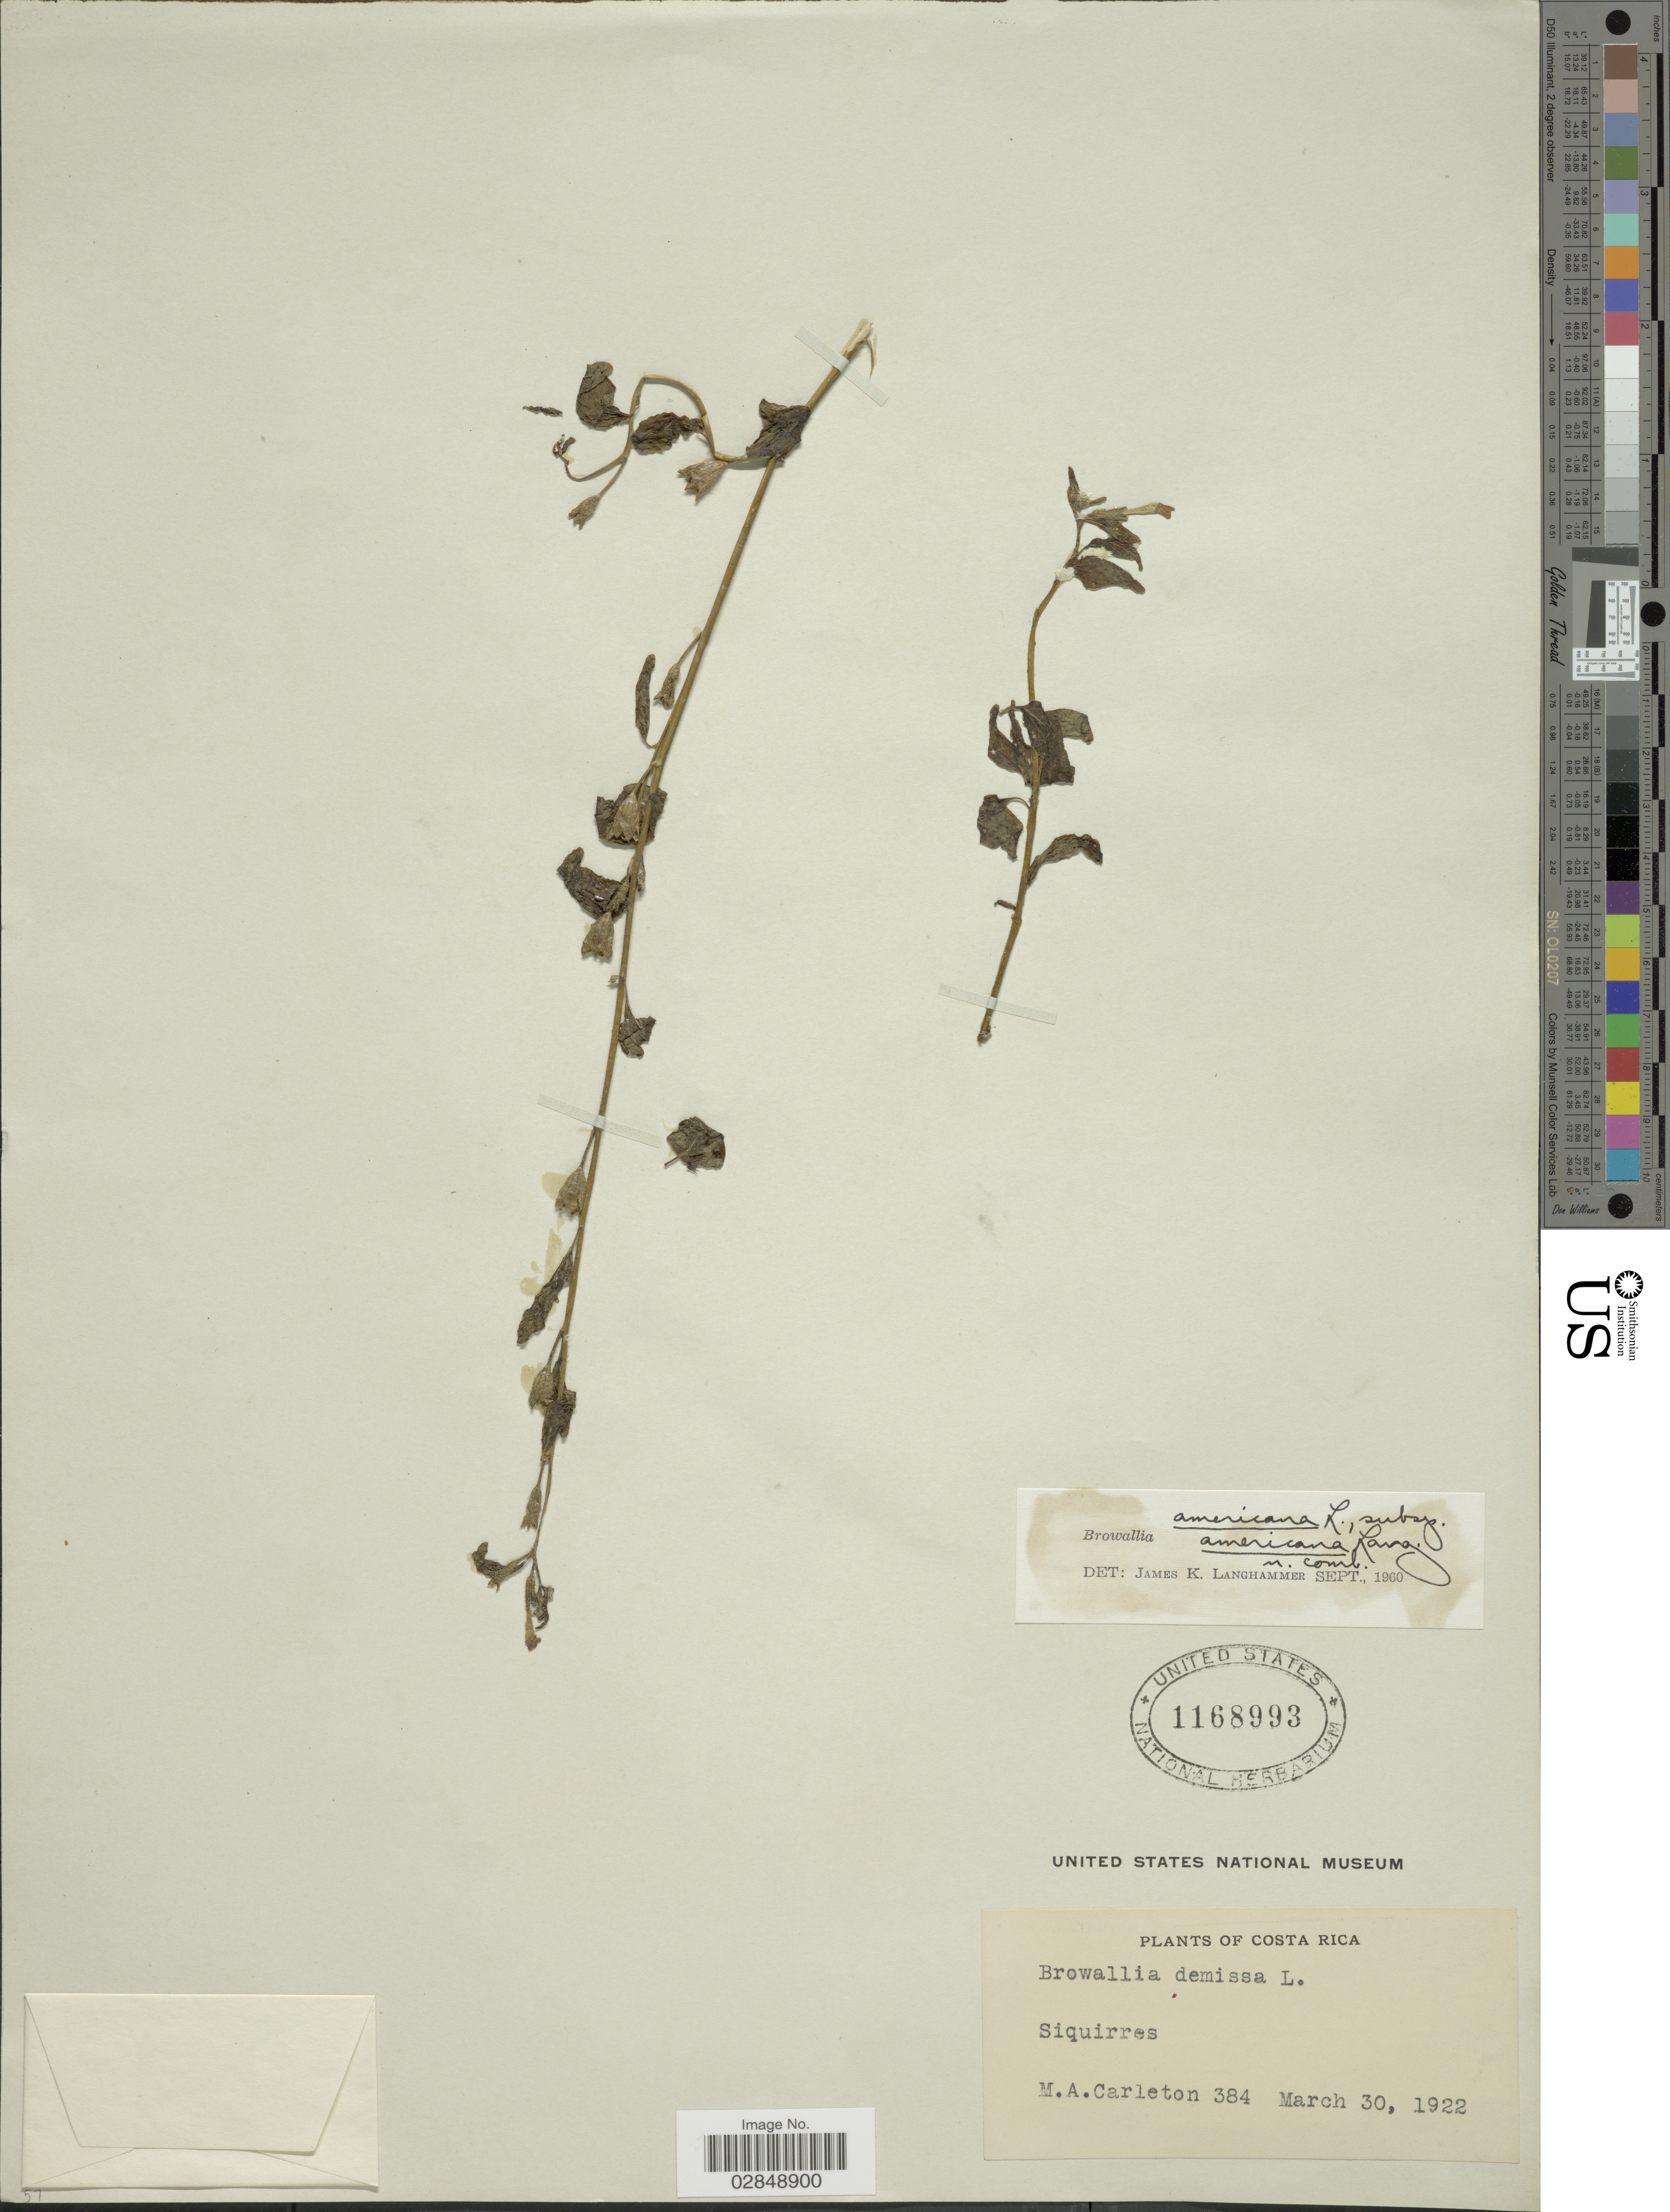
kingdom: Plantae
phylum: Tracheophyta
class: Magnoliopsida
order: Solanales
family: Solanaceae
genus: Browallia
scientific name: Browallia americana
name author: L.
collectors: M. A. Carleton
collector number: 384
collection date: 1922-03-30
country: Costa Rica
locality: Siquirres.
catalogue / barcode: US 1168993